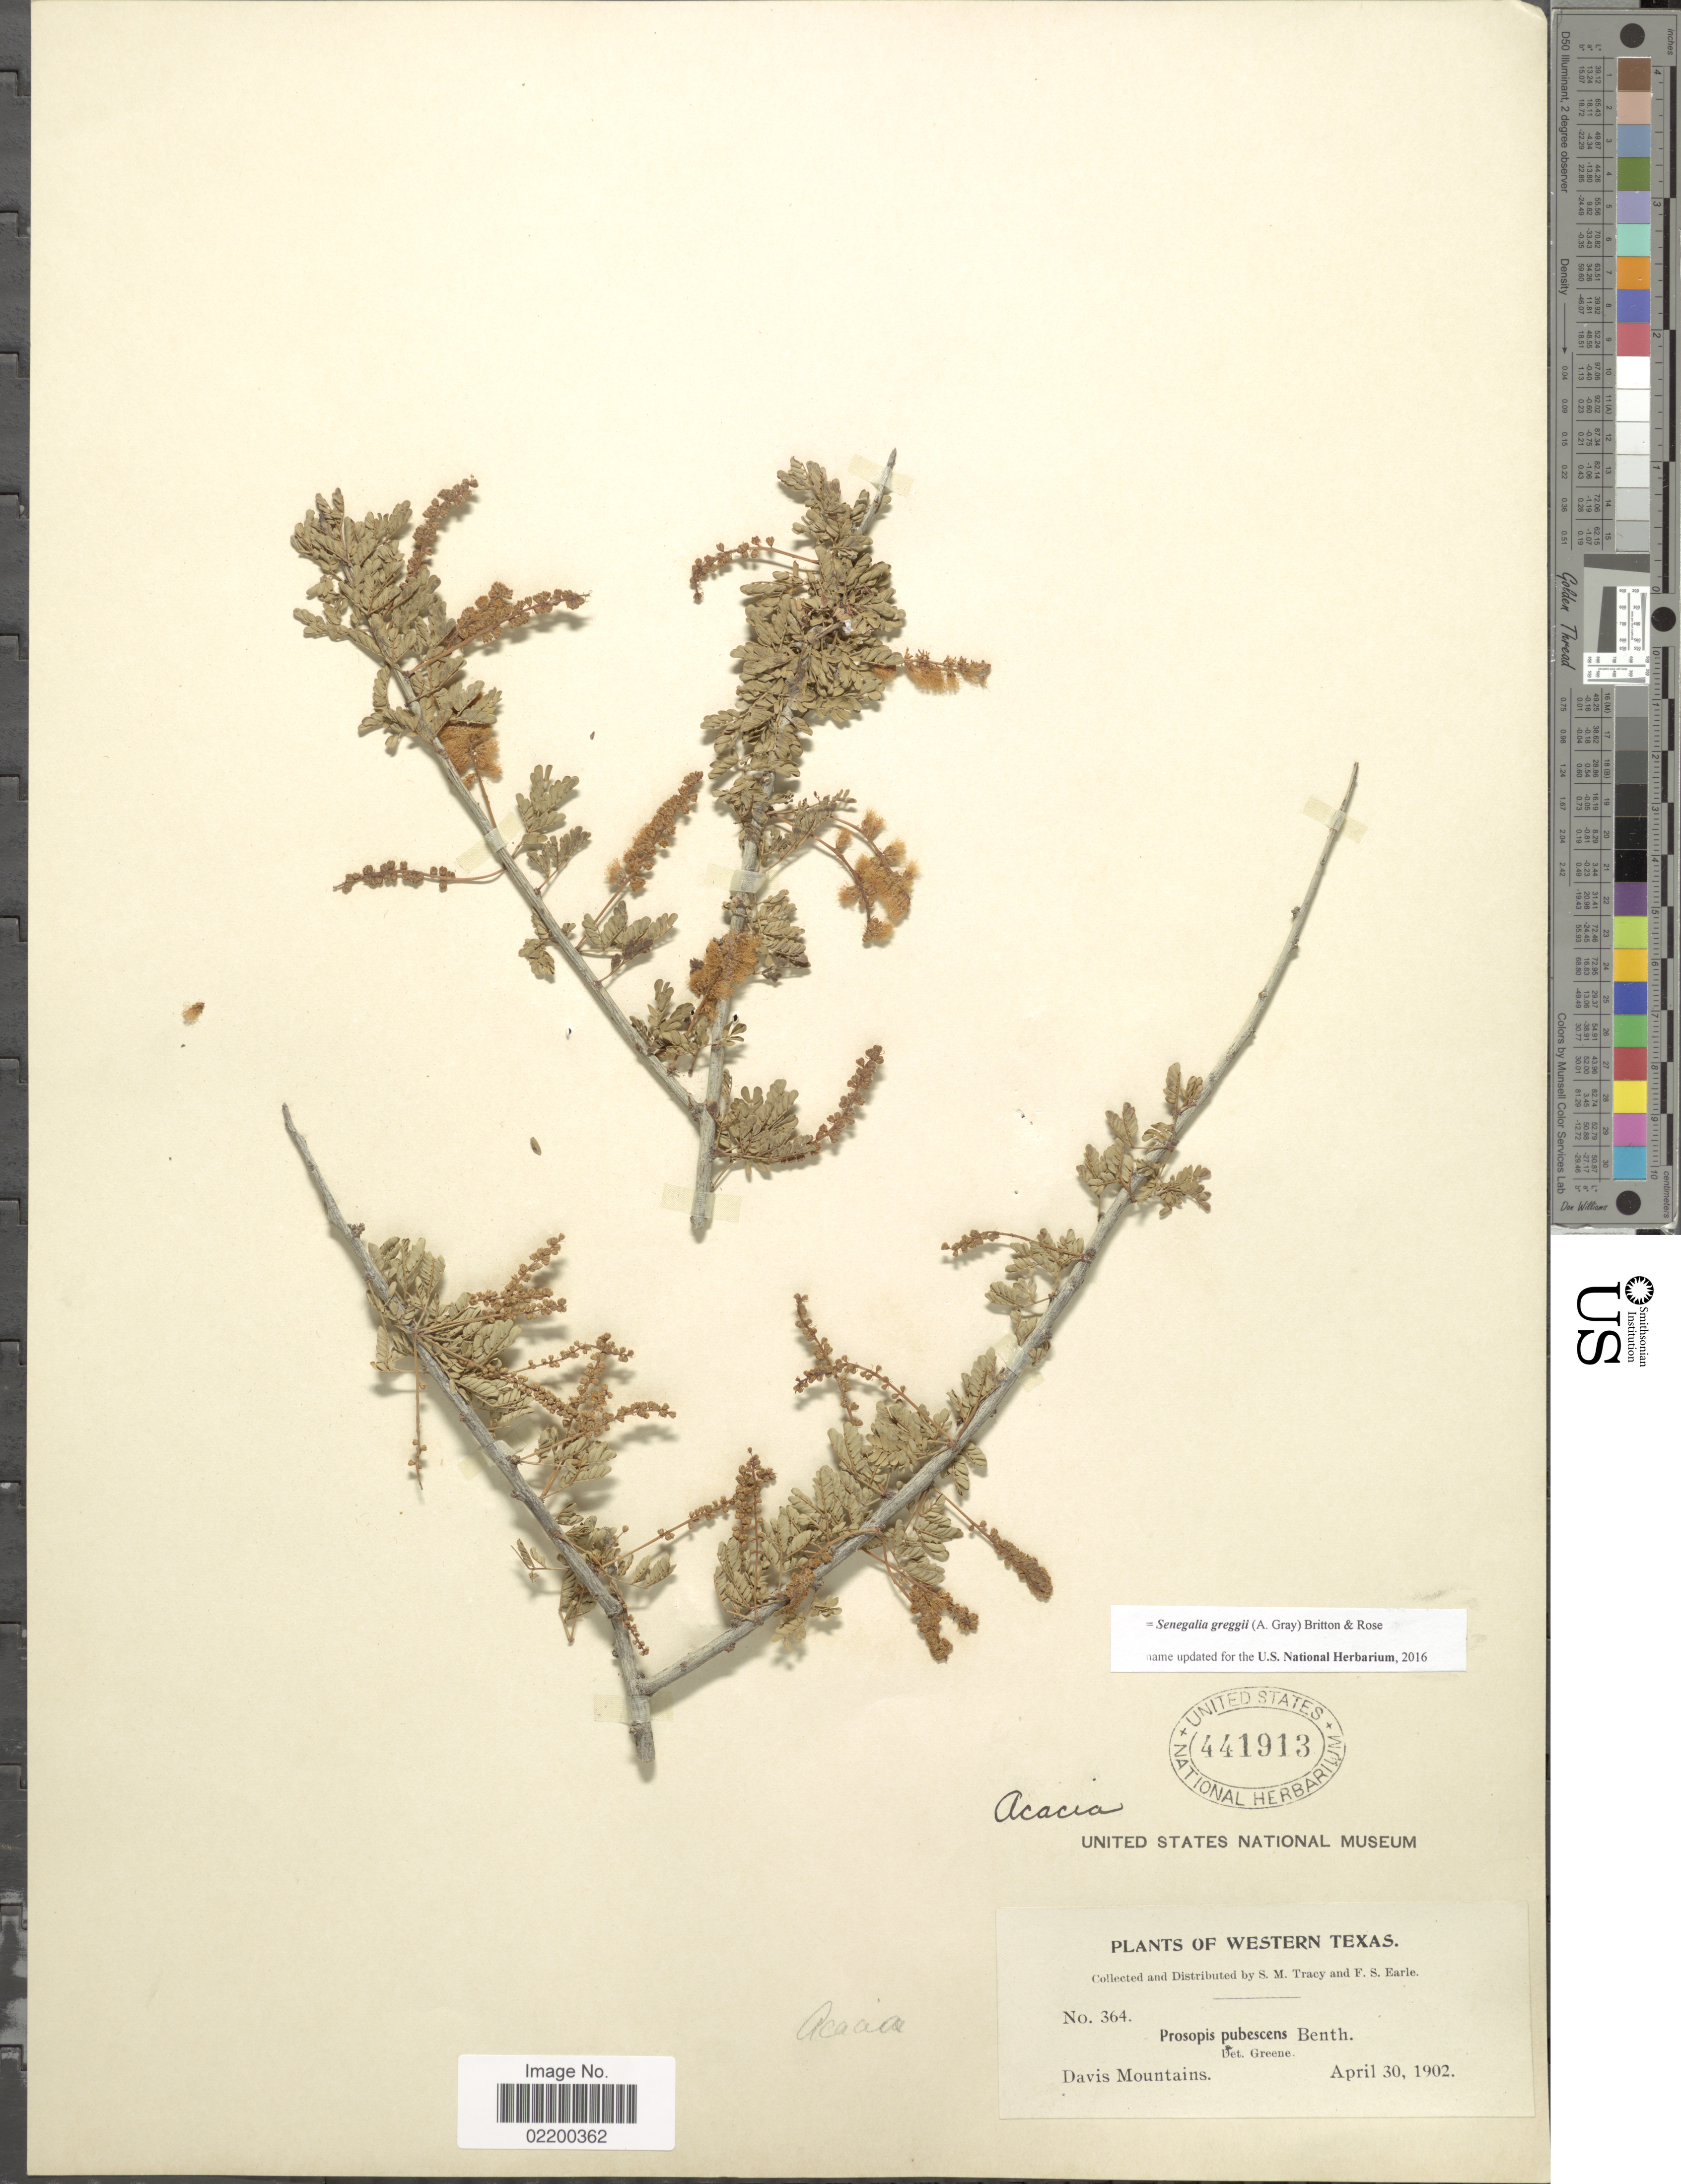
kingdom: Plantae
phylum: Tracheophyta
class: Magnoliopsida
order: Fabales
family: Fabaceae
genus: Senegalia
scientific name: Senegalia greggii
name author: (A. Gray) Britton & Rose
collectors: S. M. Tracy & F. S. Earle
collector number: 364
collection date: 1902-04-30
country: United States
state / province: Texas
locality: Western Texas, Davis Mountains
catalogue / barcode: US 441913